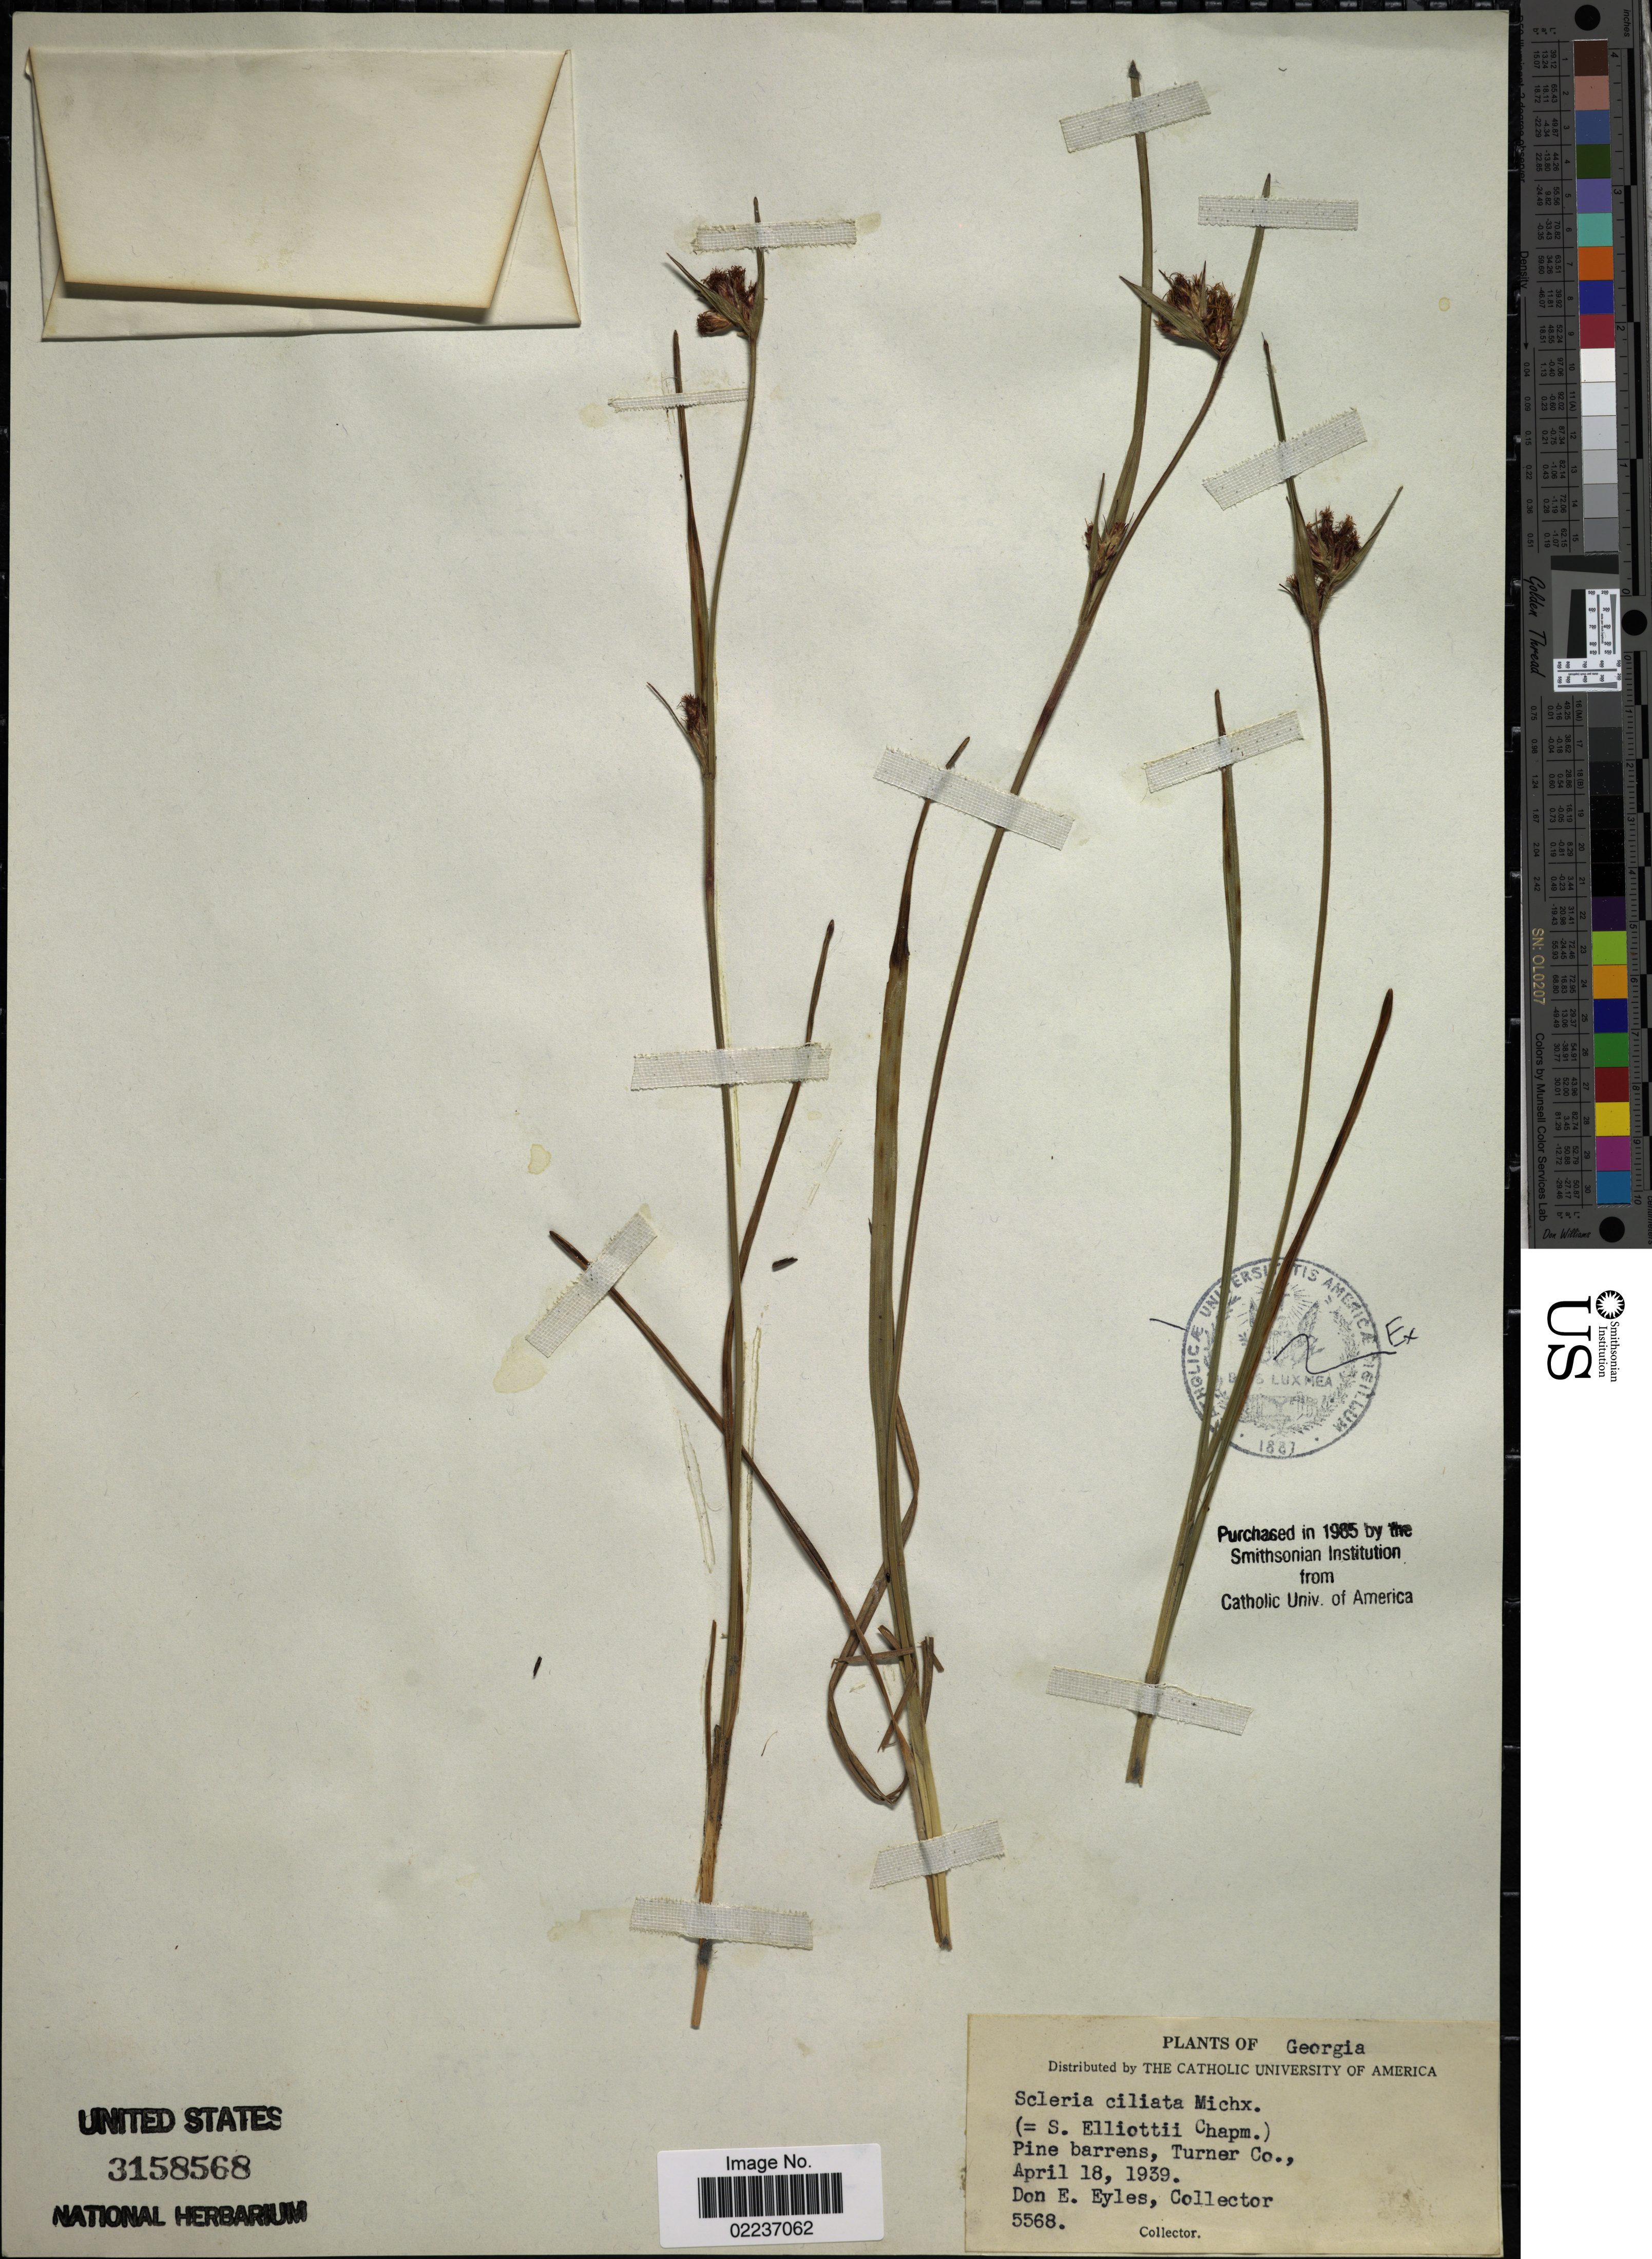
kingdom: Plantae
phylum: Tracheophyta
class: Liliopsida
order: Poales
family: Cyperaceae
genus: Scleria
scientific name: Scleria ciliata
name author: Michx.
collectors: D. Eyles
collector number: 5568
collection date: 1939-04-18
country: United States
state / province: Georgia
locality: Pine barrens, Turner Co.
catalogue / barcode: US 3158568